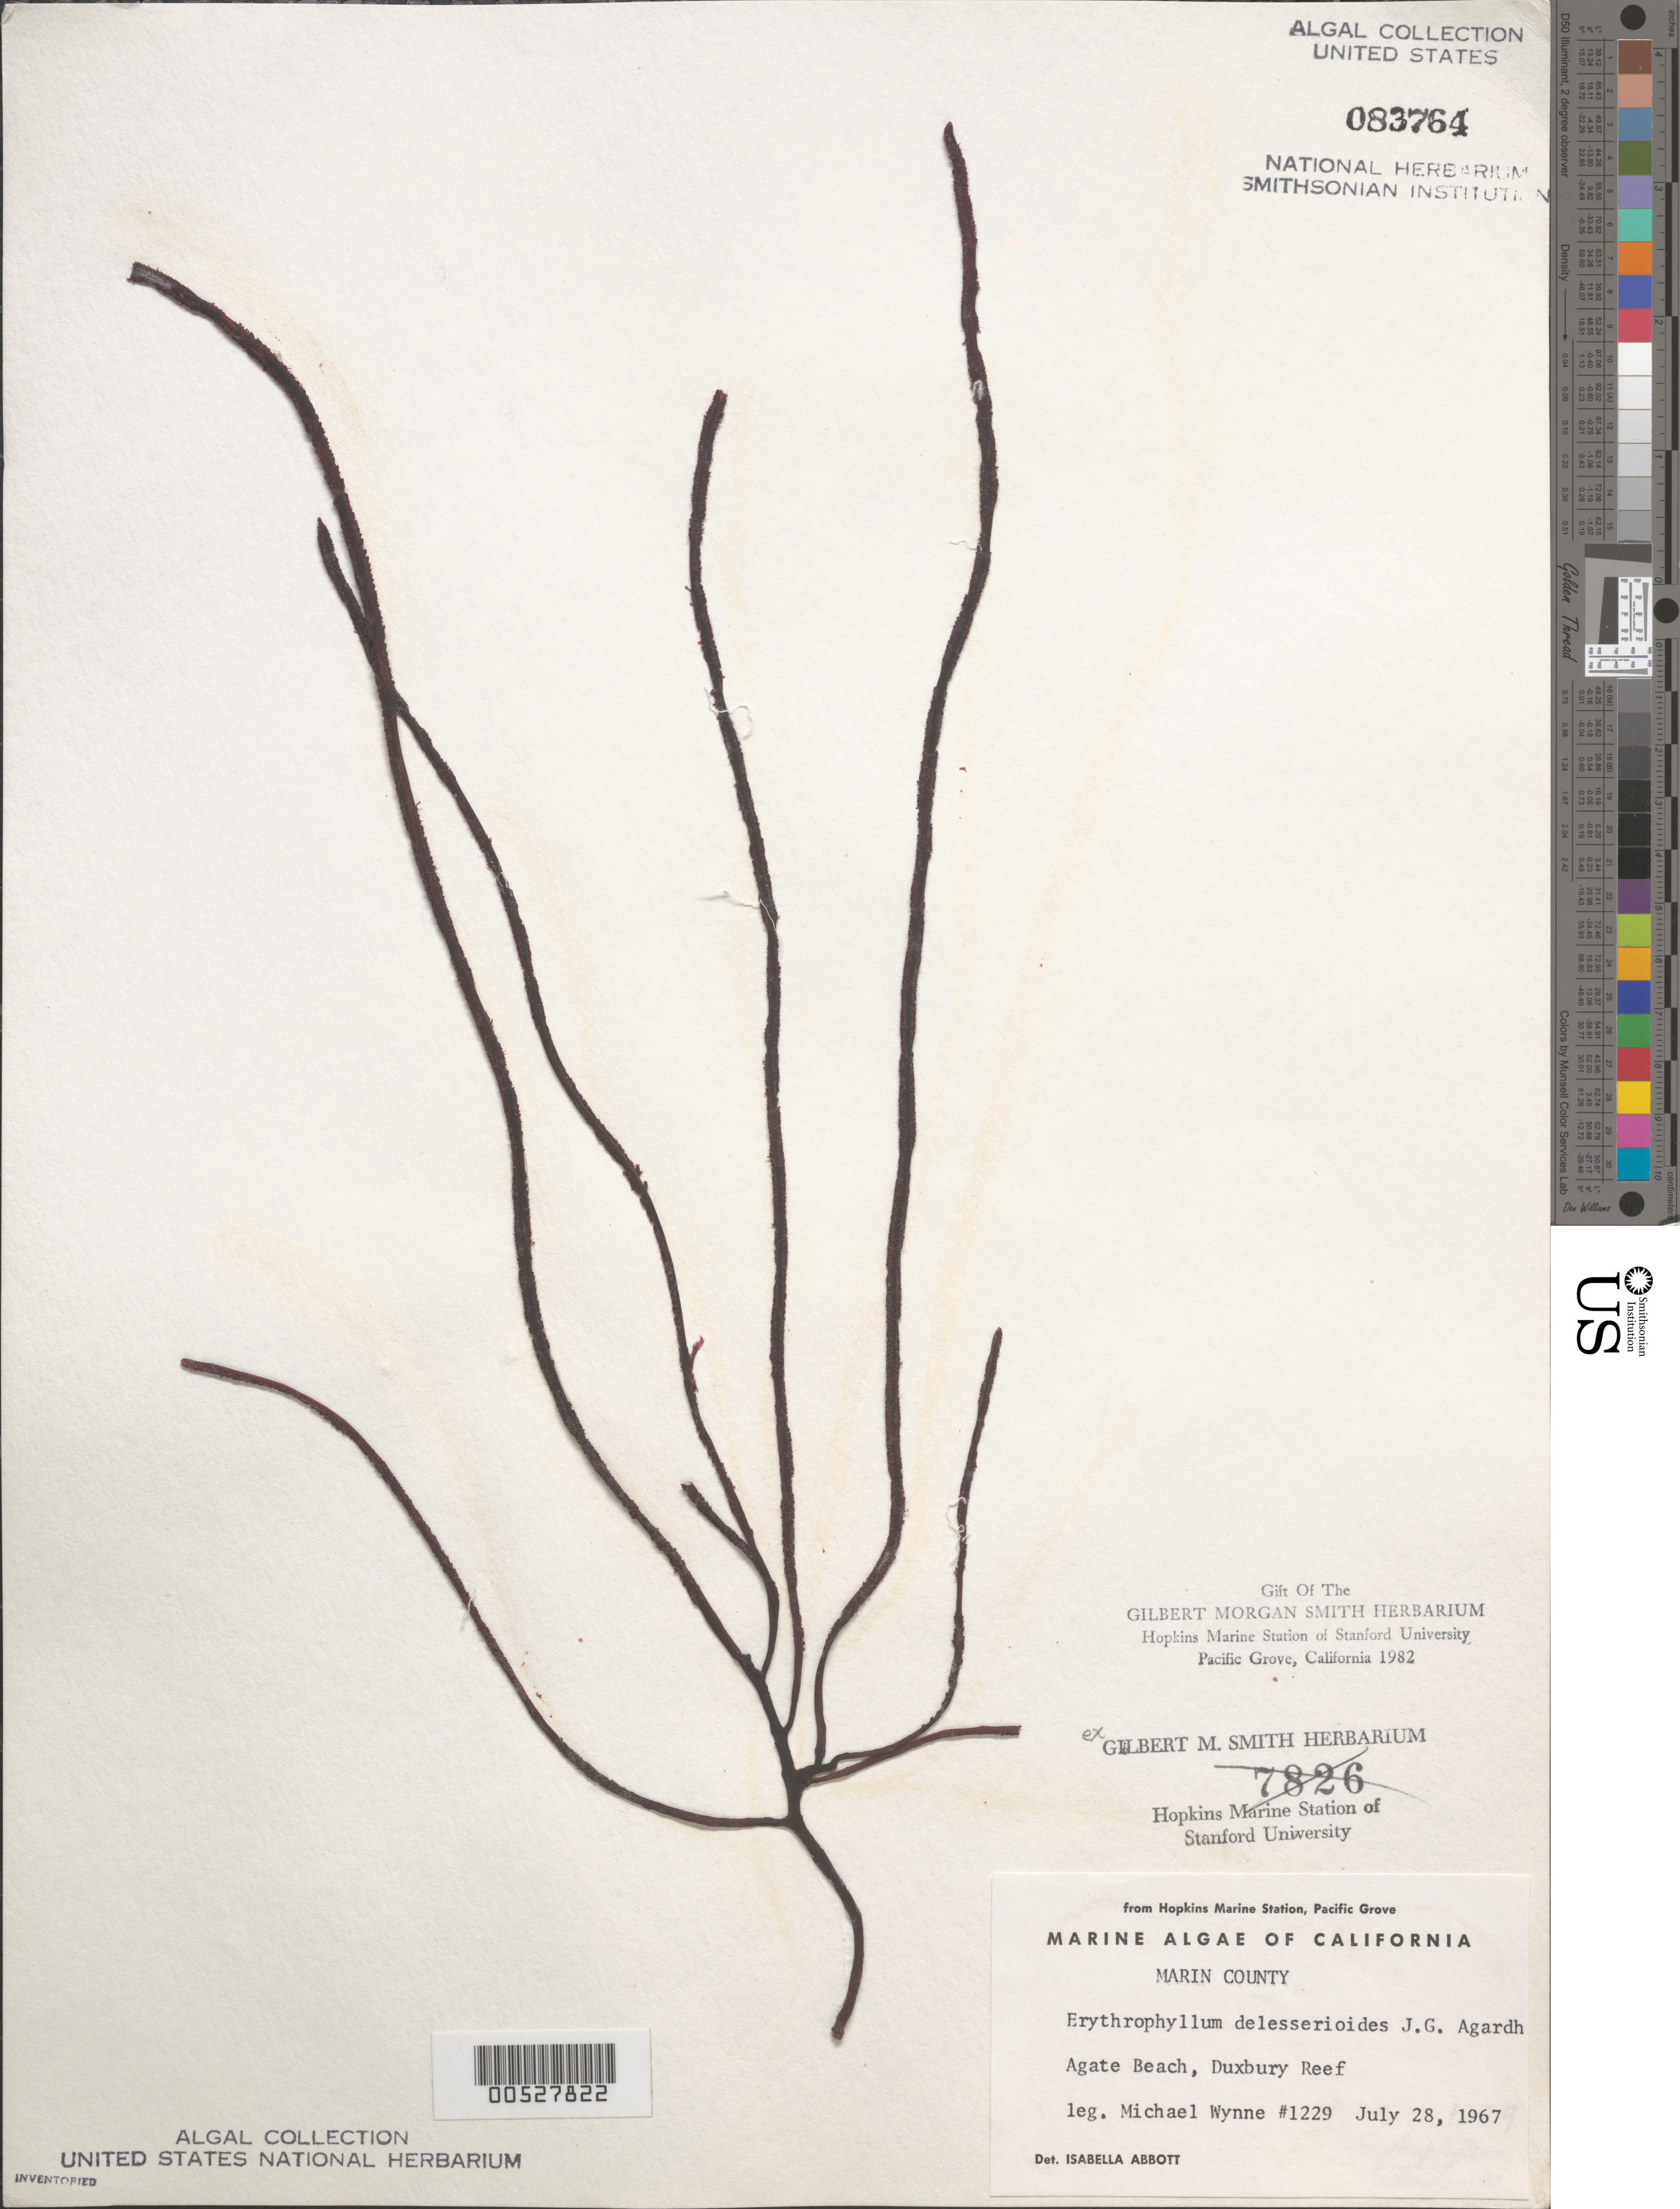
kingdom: Plantae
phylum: Rhodophyta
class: Florideophyceae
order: Gigartinales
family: Kallymeniaceae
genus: Erythrophyllum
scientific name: Erythrophyllum delesserioides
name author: J. Agardh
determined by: Abbott, Isabella A.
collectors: M.J. Wynne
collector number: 1229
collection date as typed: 28 Jul 1967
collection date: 1967-07-28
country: United States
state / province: California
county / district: Marin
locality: Agate Beach, Duxbury Reef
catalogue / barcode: US 83764